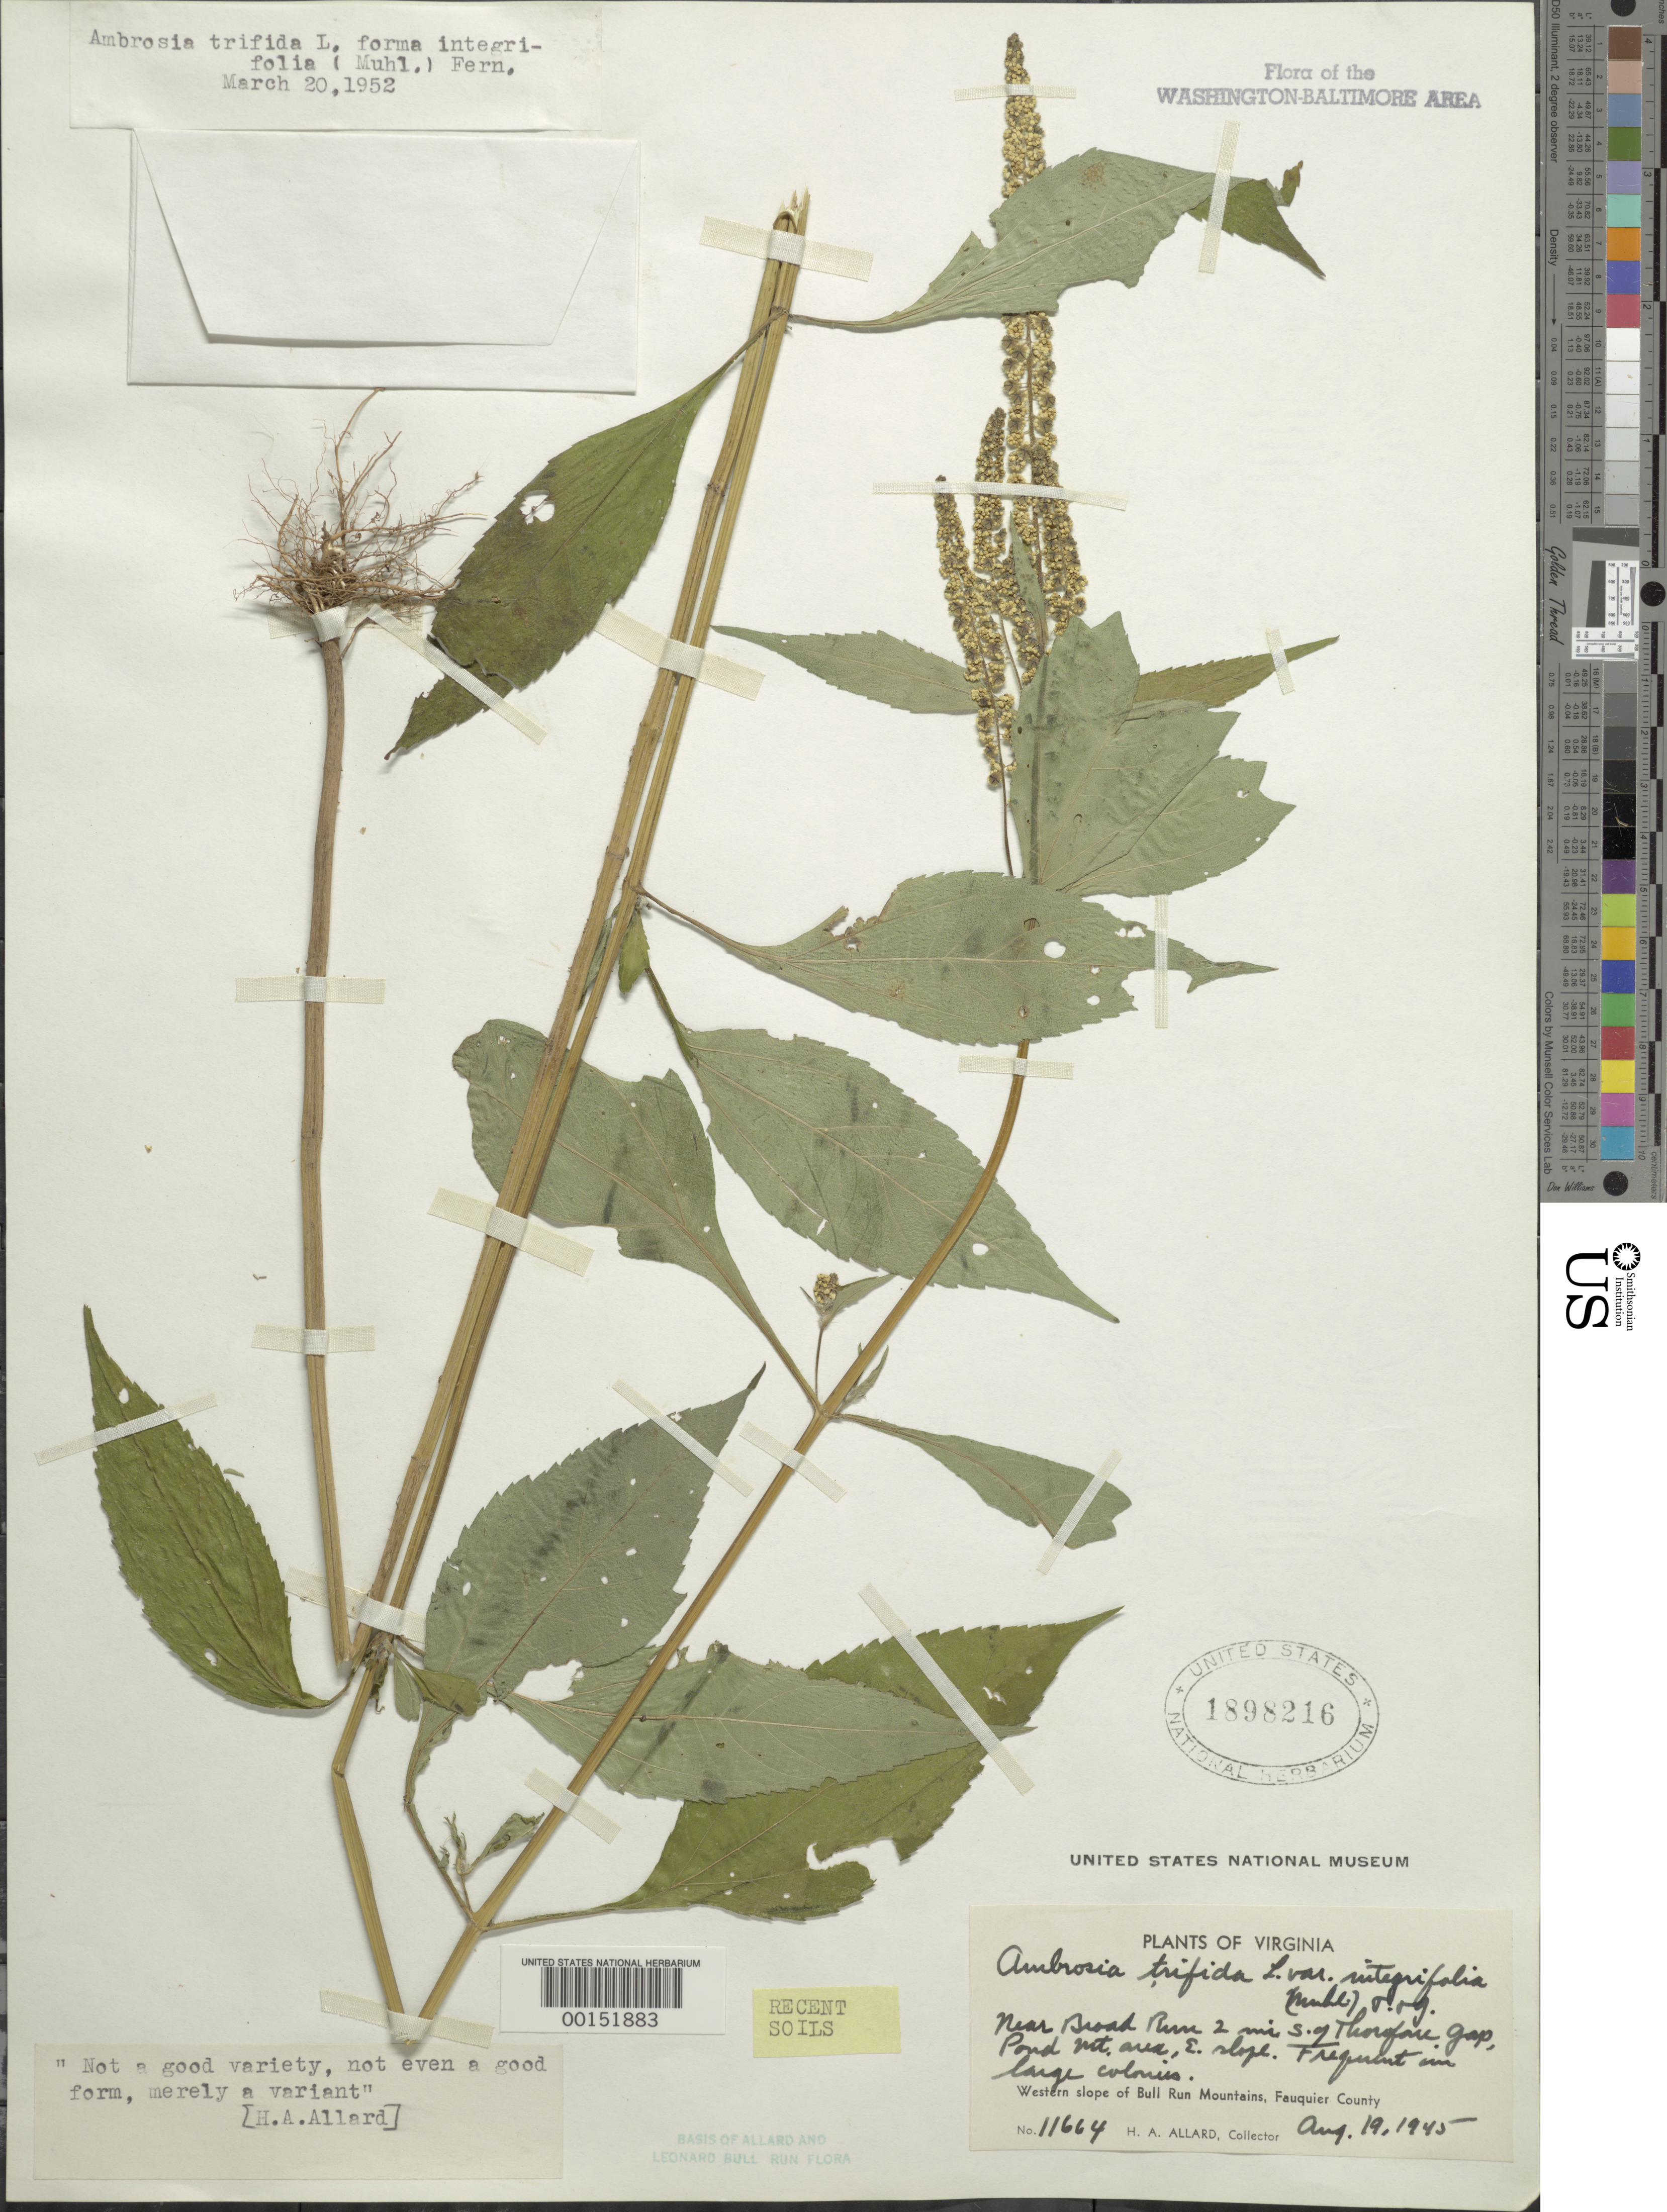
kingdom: Plantae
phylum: Tracheophyta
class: Magnoliopsida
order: Asterales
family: Asteraceae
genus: Ambrosia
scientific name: Ambrosia trifida f. integrifolia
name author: (Muhl.) Fernald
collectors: H. A. Allard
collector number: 11664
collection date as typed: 19 Aug 1945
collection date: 1945-08-19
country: United States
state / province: Virginia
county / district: Fauquier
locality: Broad Run south of Thorofare Gap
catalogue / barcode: US 1898216